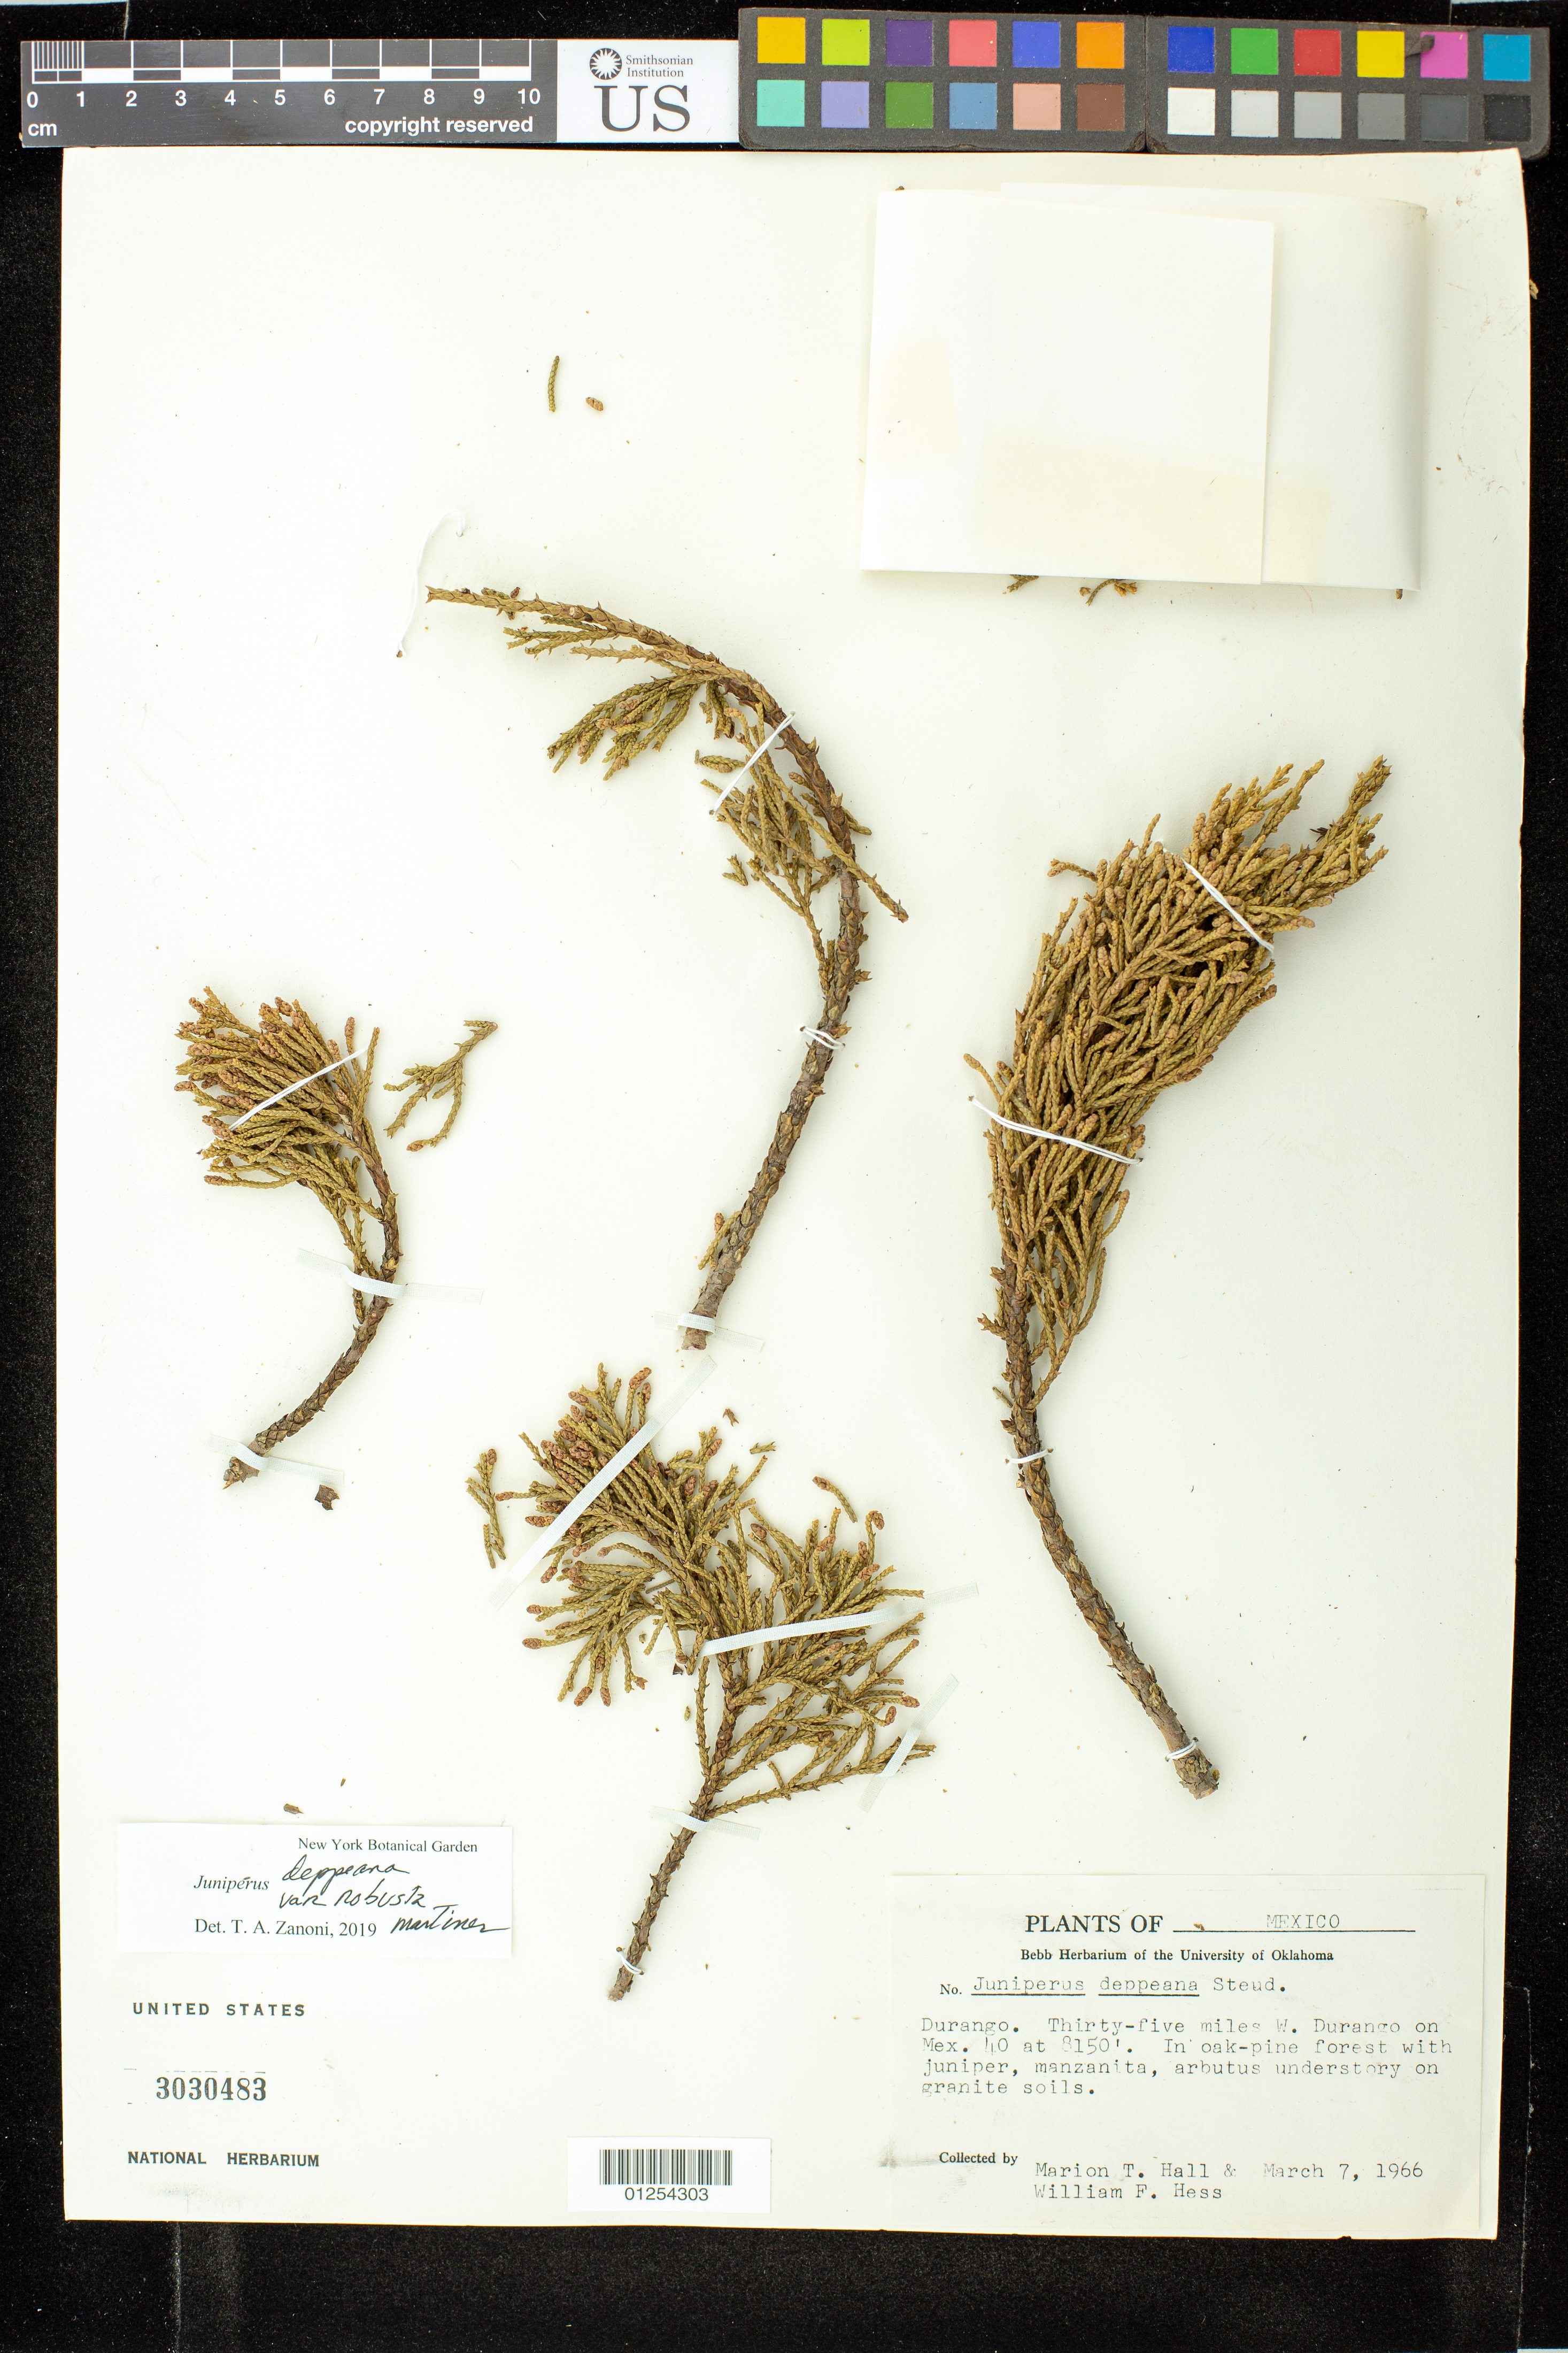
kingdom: Plantae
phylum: Tracheophyta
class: Pinopsida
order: Pinales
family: Cupressaceae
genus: Juniperus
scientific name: Juniperus deppeana var. robusta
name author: Martínez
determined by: Zanoni, T. A., (NY), New York Botanical Garden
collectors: M. T. Hall & W. Hess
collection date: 1966-03-07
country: Mexico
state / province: Durango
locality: Thirty-five miles W. Durango on Mex. 40 at 8150'.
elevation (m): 2484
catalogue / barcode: US 3030483